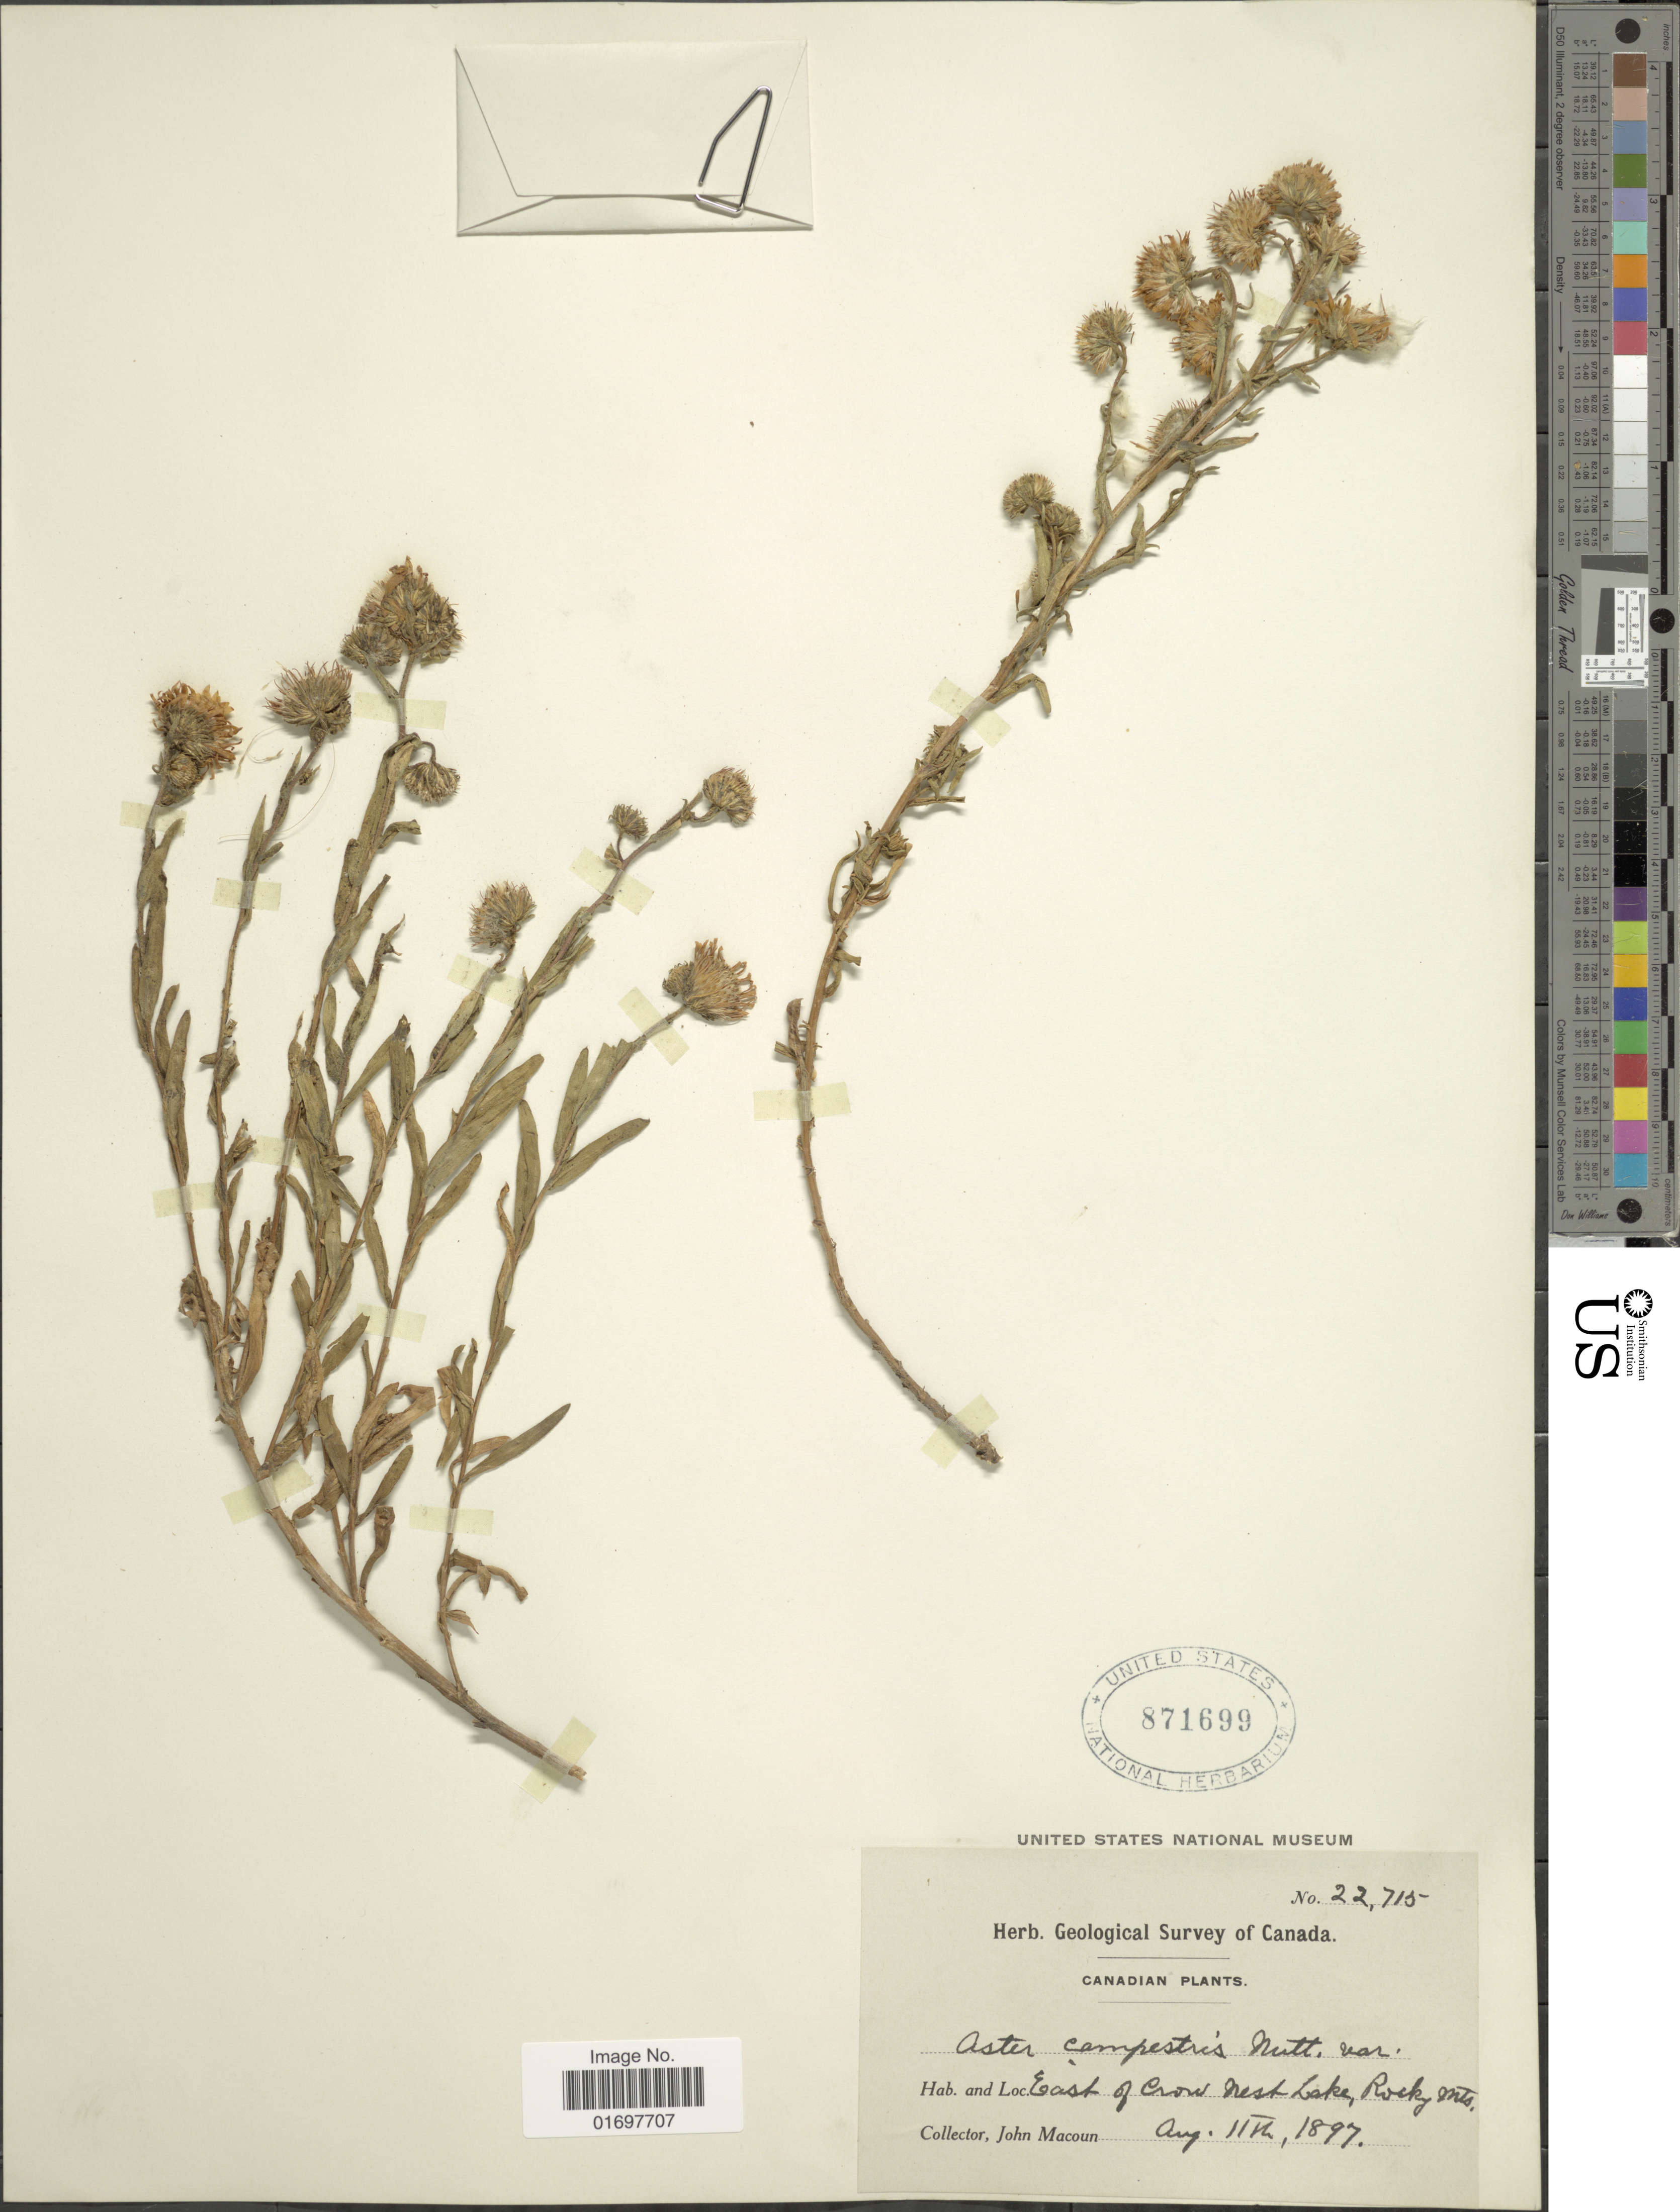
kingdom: Plantae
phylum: Tracheophyta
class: Magnoliopsida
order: Asterales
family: Asteraceae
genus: Symphyotrichum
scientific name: Symphyotrichum campestre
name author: (Nutt.) G.L. Nesom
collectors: J. Macoun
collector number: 22715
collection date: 1897-08-11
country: Canada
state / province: Alberta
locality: East of Crow Nest Lake, Rocky Mts.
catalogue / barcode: US 871699